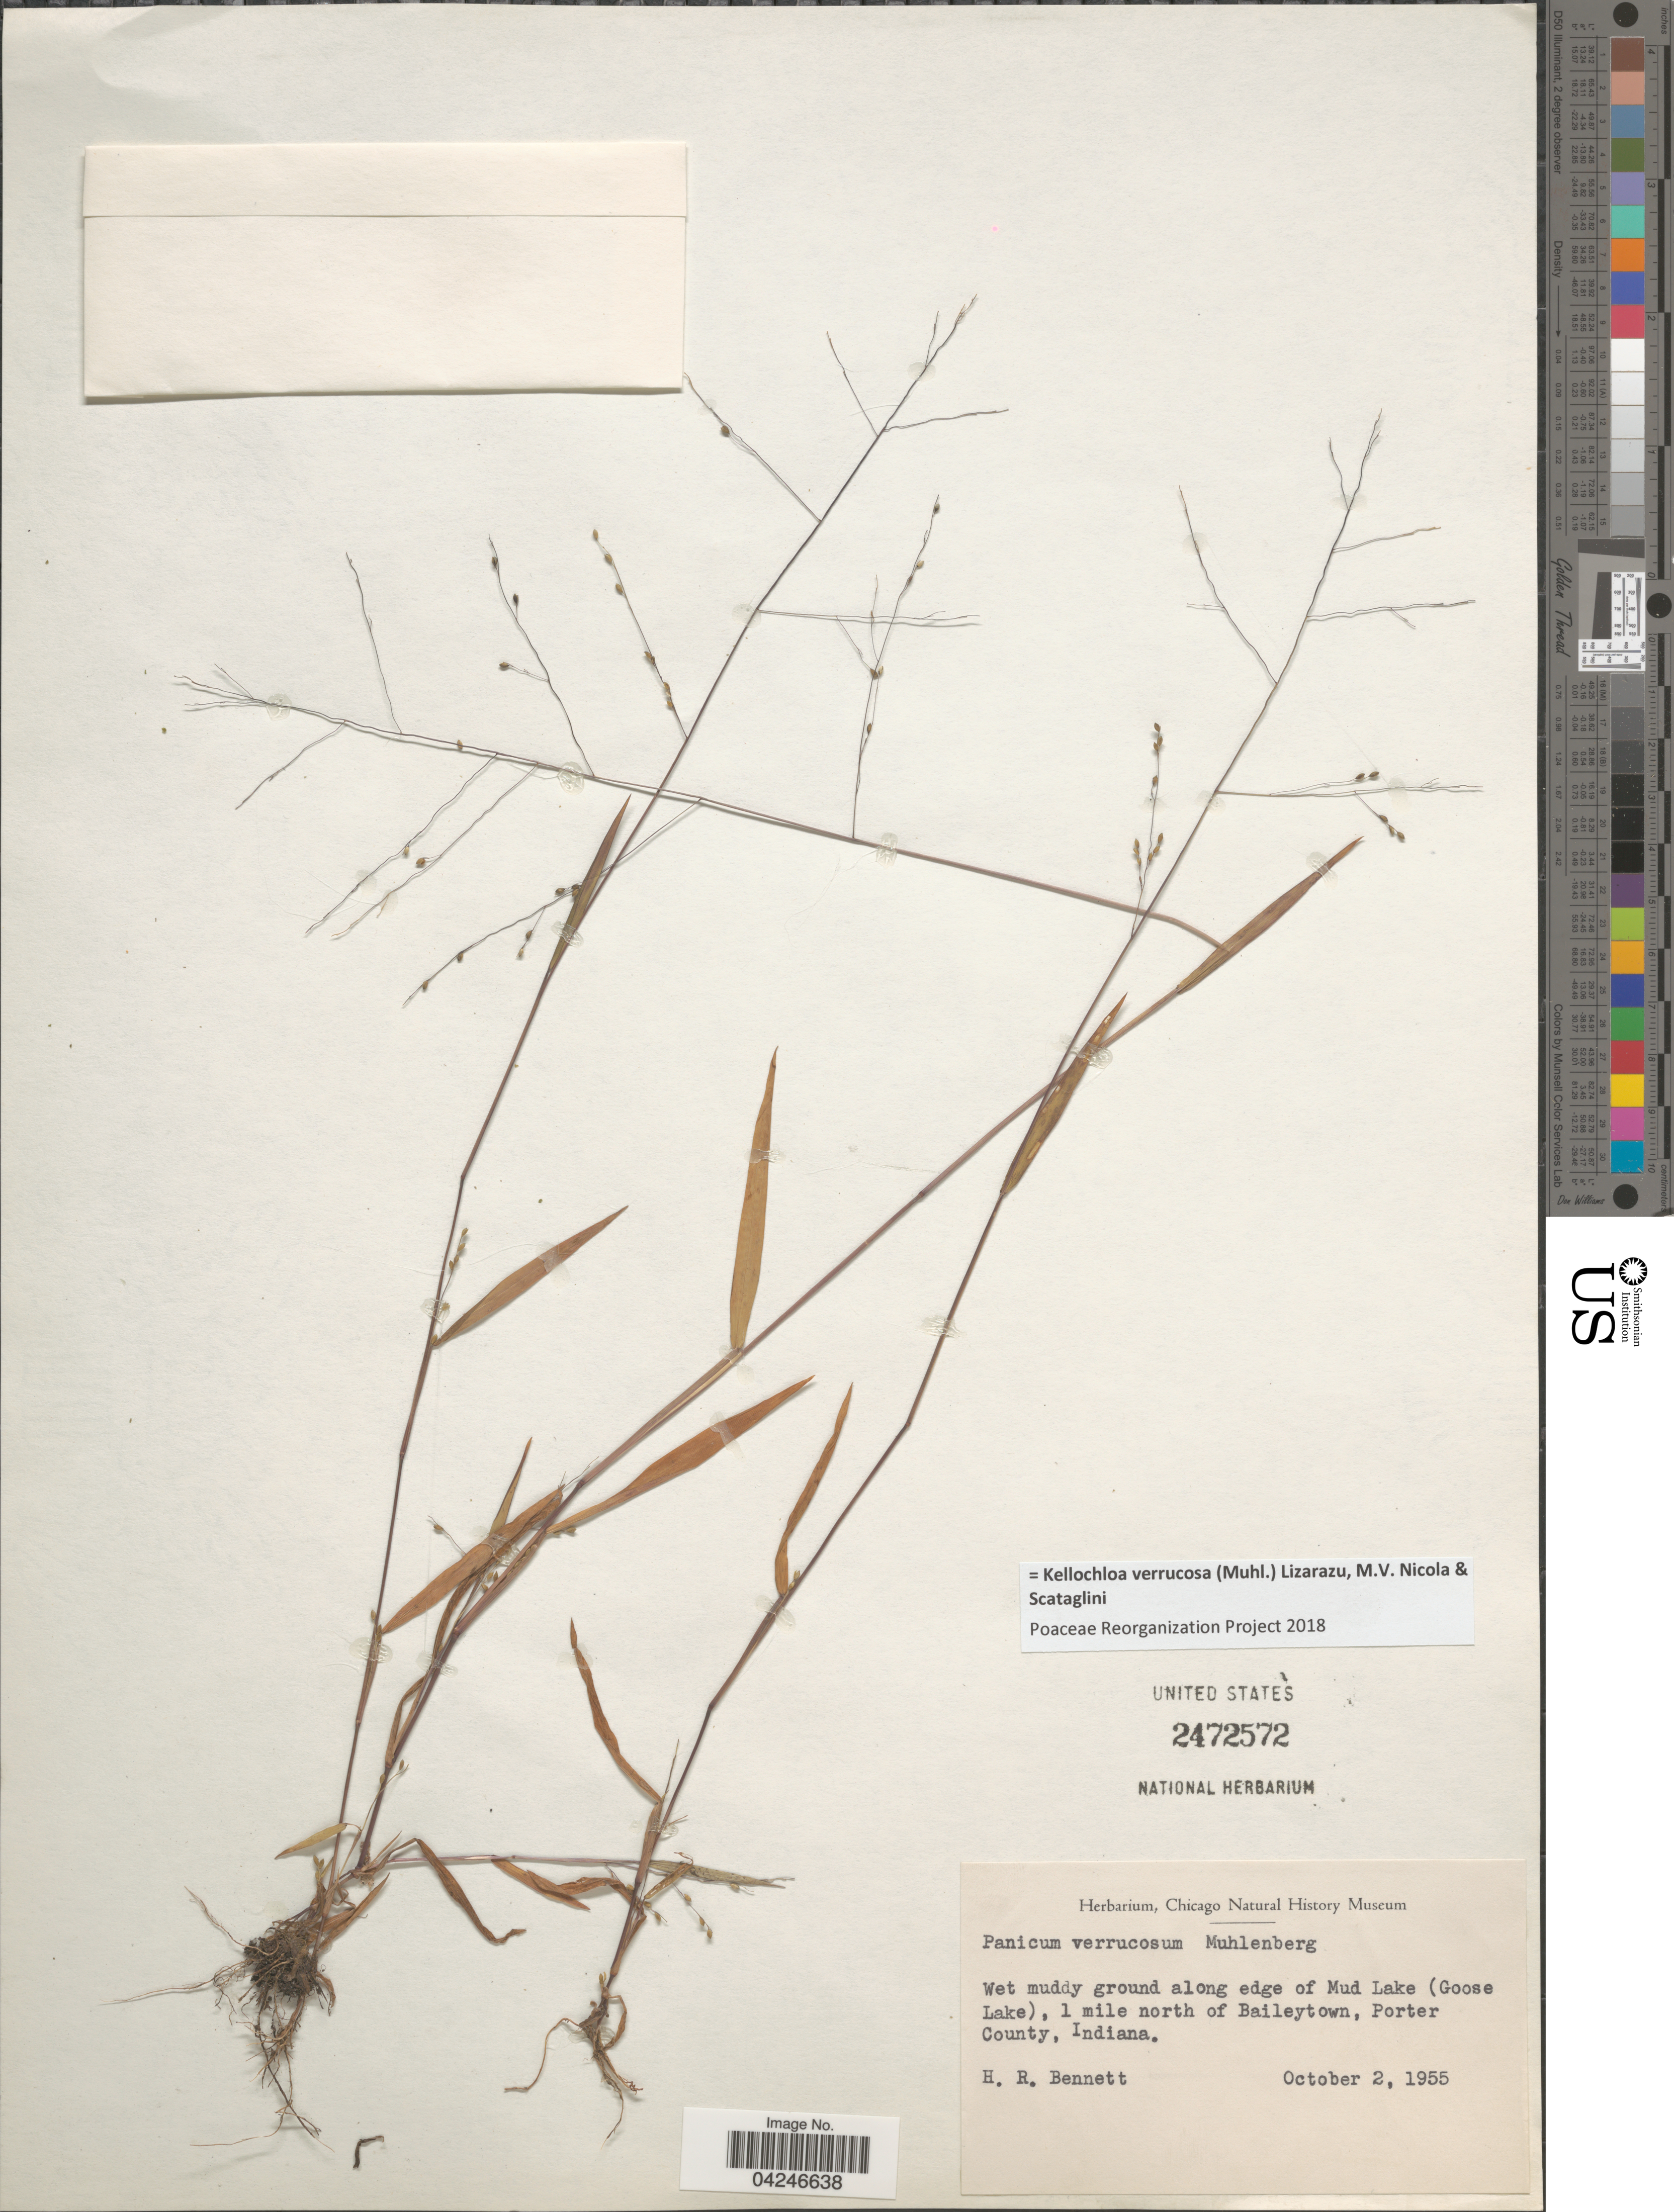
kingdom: Plantae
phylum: Tracheophyta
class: Liliopsida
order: Poales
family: Poaceae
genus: Kellochloa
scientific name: Kellochloa verrucosa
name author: (Muhl.) Lizarazu et al.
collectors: H. R. Bennett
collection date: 1955-10-02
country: United States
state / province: Indiana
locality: Wet muddy ground along edge of Mud Lake (Goose Lake), 1 mile north of Baileytown, Porter County.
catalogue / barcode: US 2472572